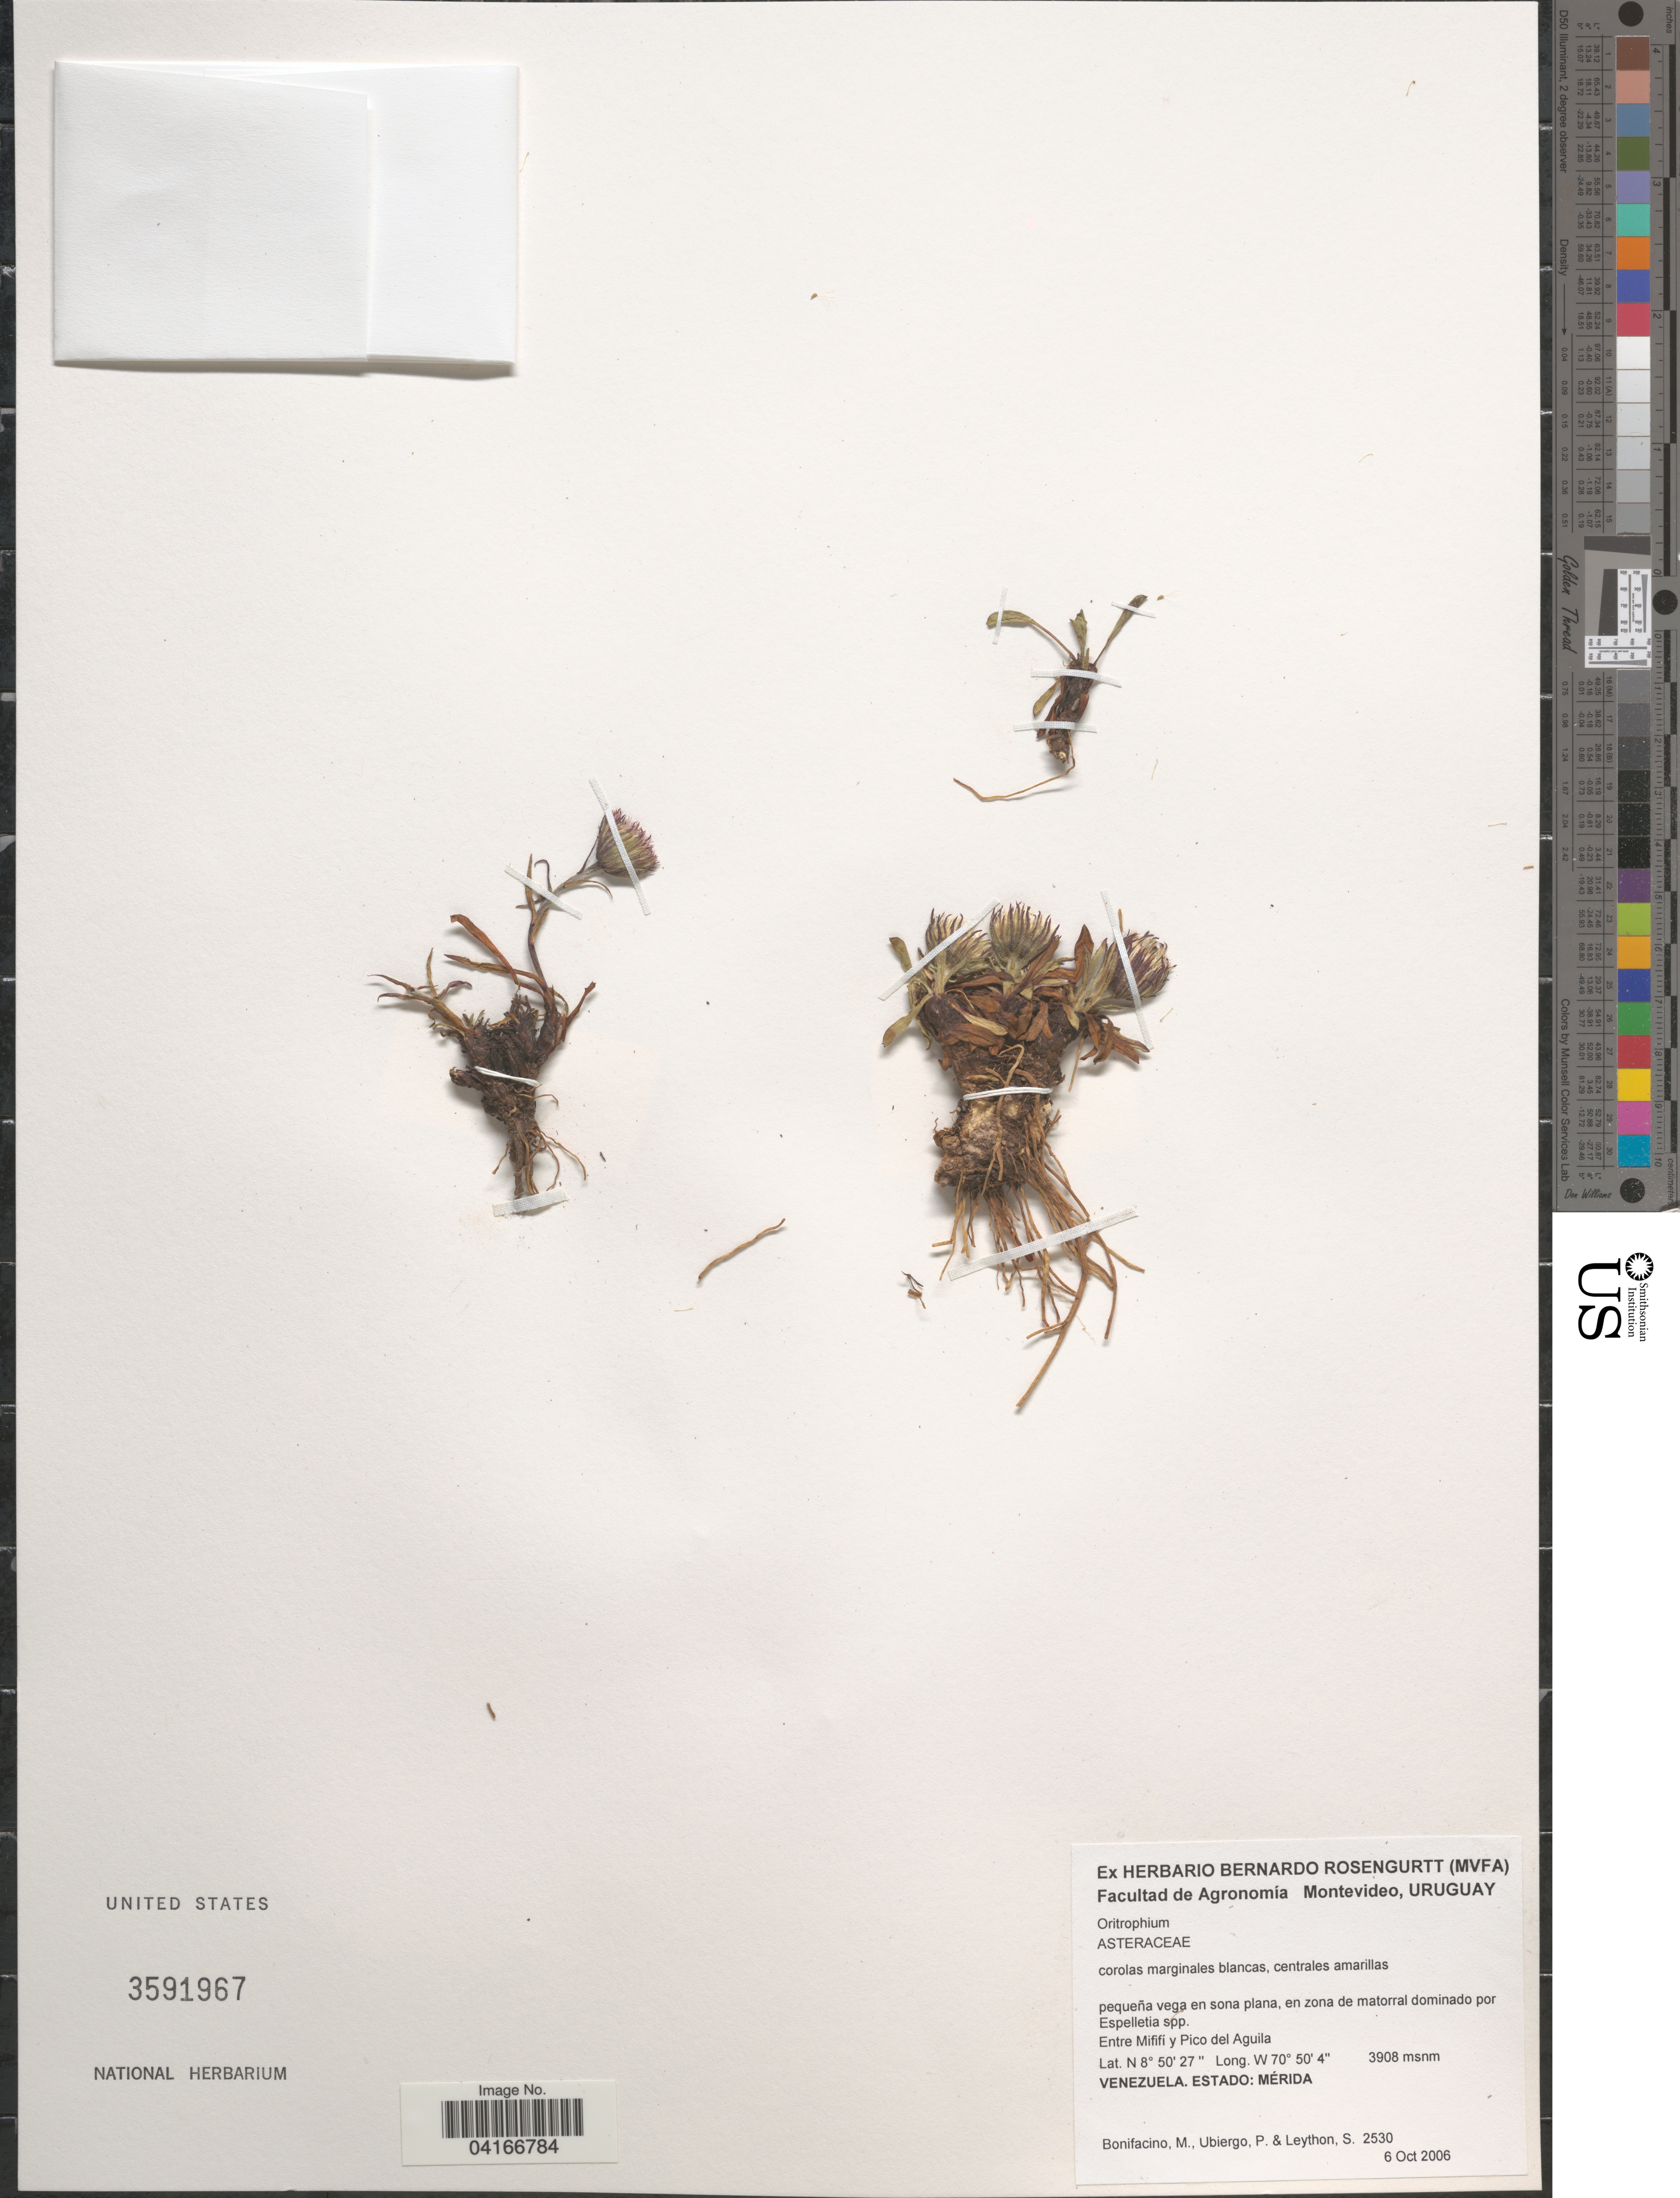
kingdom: Plantae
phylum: Tracheophyta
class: Magnoliopsida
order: Asterales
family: Asteraceae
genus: Oritrophium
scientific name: Oritrophium sp.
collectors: M. Bonifacino, P. Ubiergo & S. Leython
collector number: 2530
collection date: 2006-10-06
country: Venezuela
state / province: Merida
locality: Entre Mififí y Pico del Aguila.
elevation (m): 3908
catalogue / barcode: US 3591967